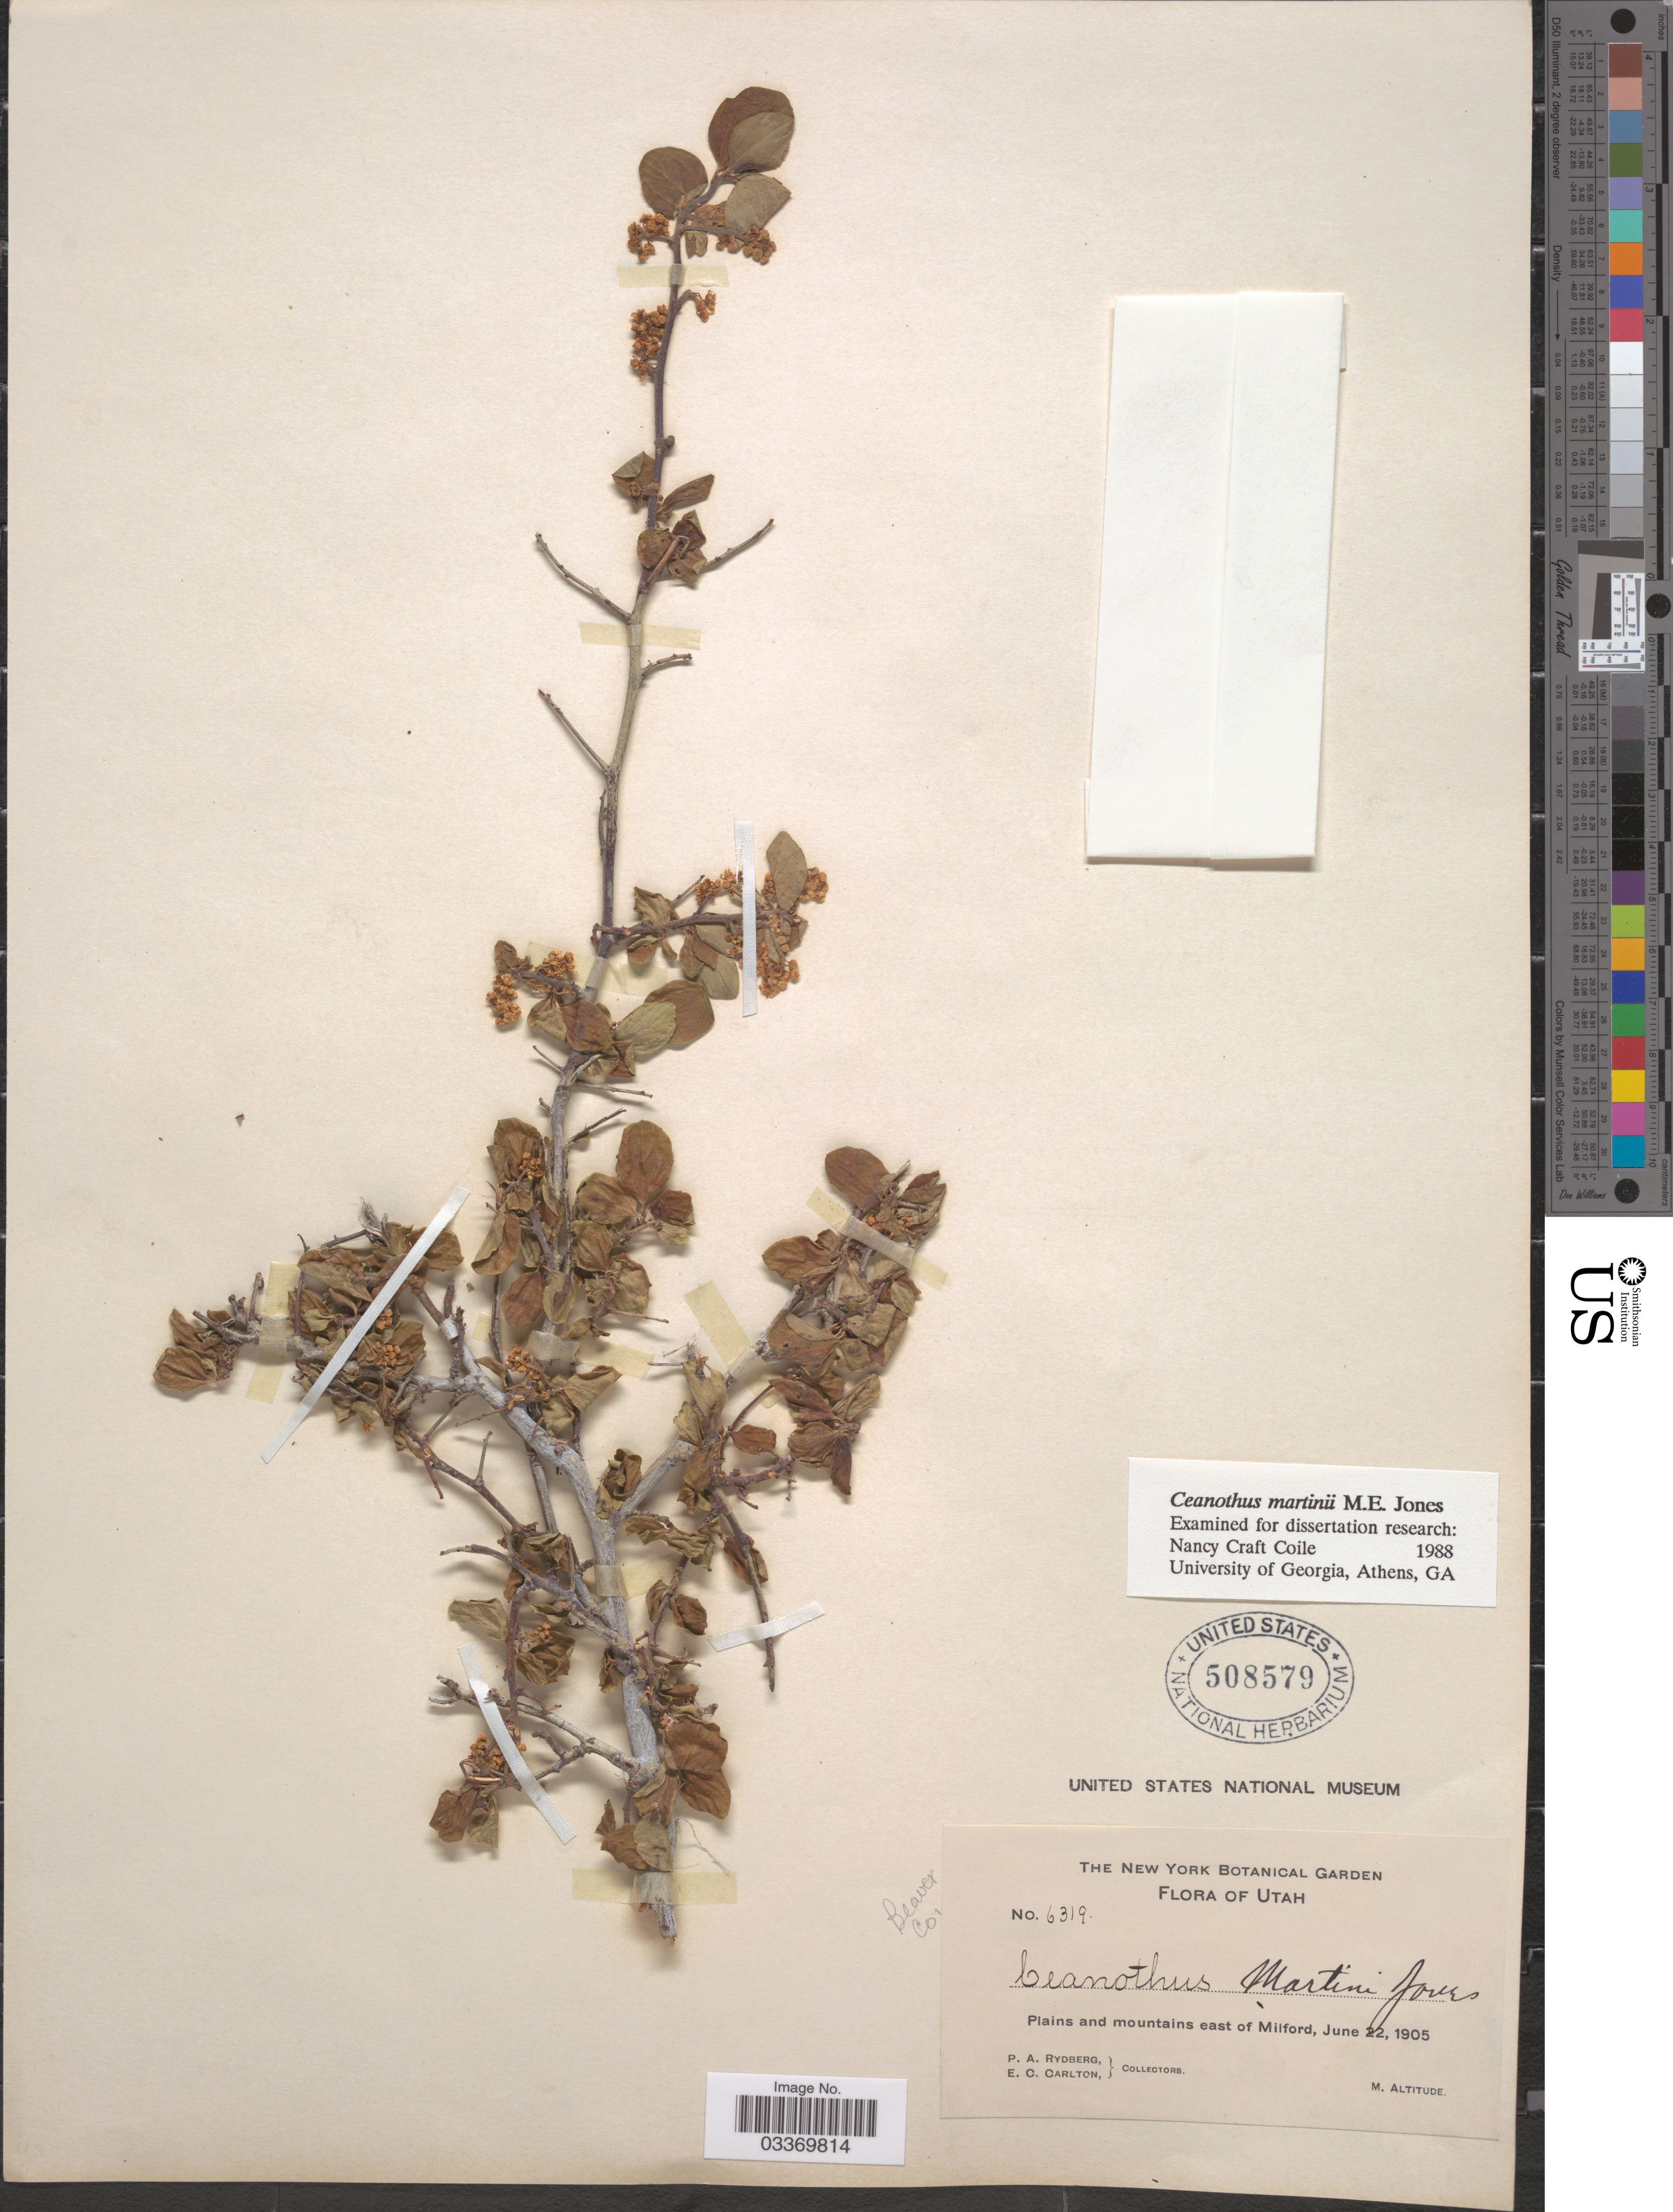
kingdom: Plantae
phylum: Tracheophyta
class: Magnoliopsida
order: Rosales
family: Rhamnaceae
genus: Ceanothus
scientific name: Ceanothus martini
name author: M.E. Jones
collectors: P. A. Rydberg & E. Carlton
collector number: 6319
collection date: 1905-06-22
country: United States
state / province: Utah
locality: Plains and mountains east of Milford. Beaver Co.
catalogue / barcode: US 508579